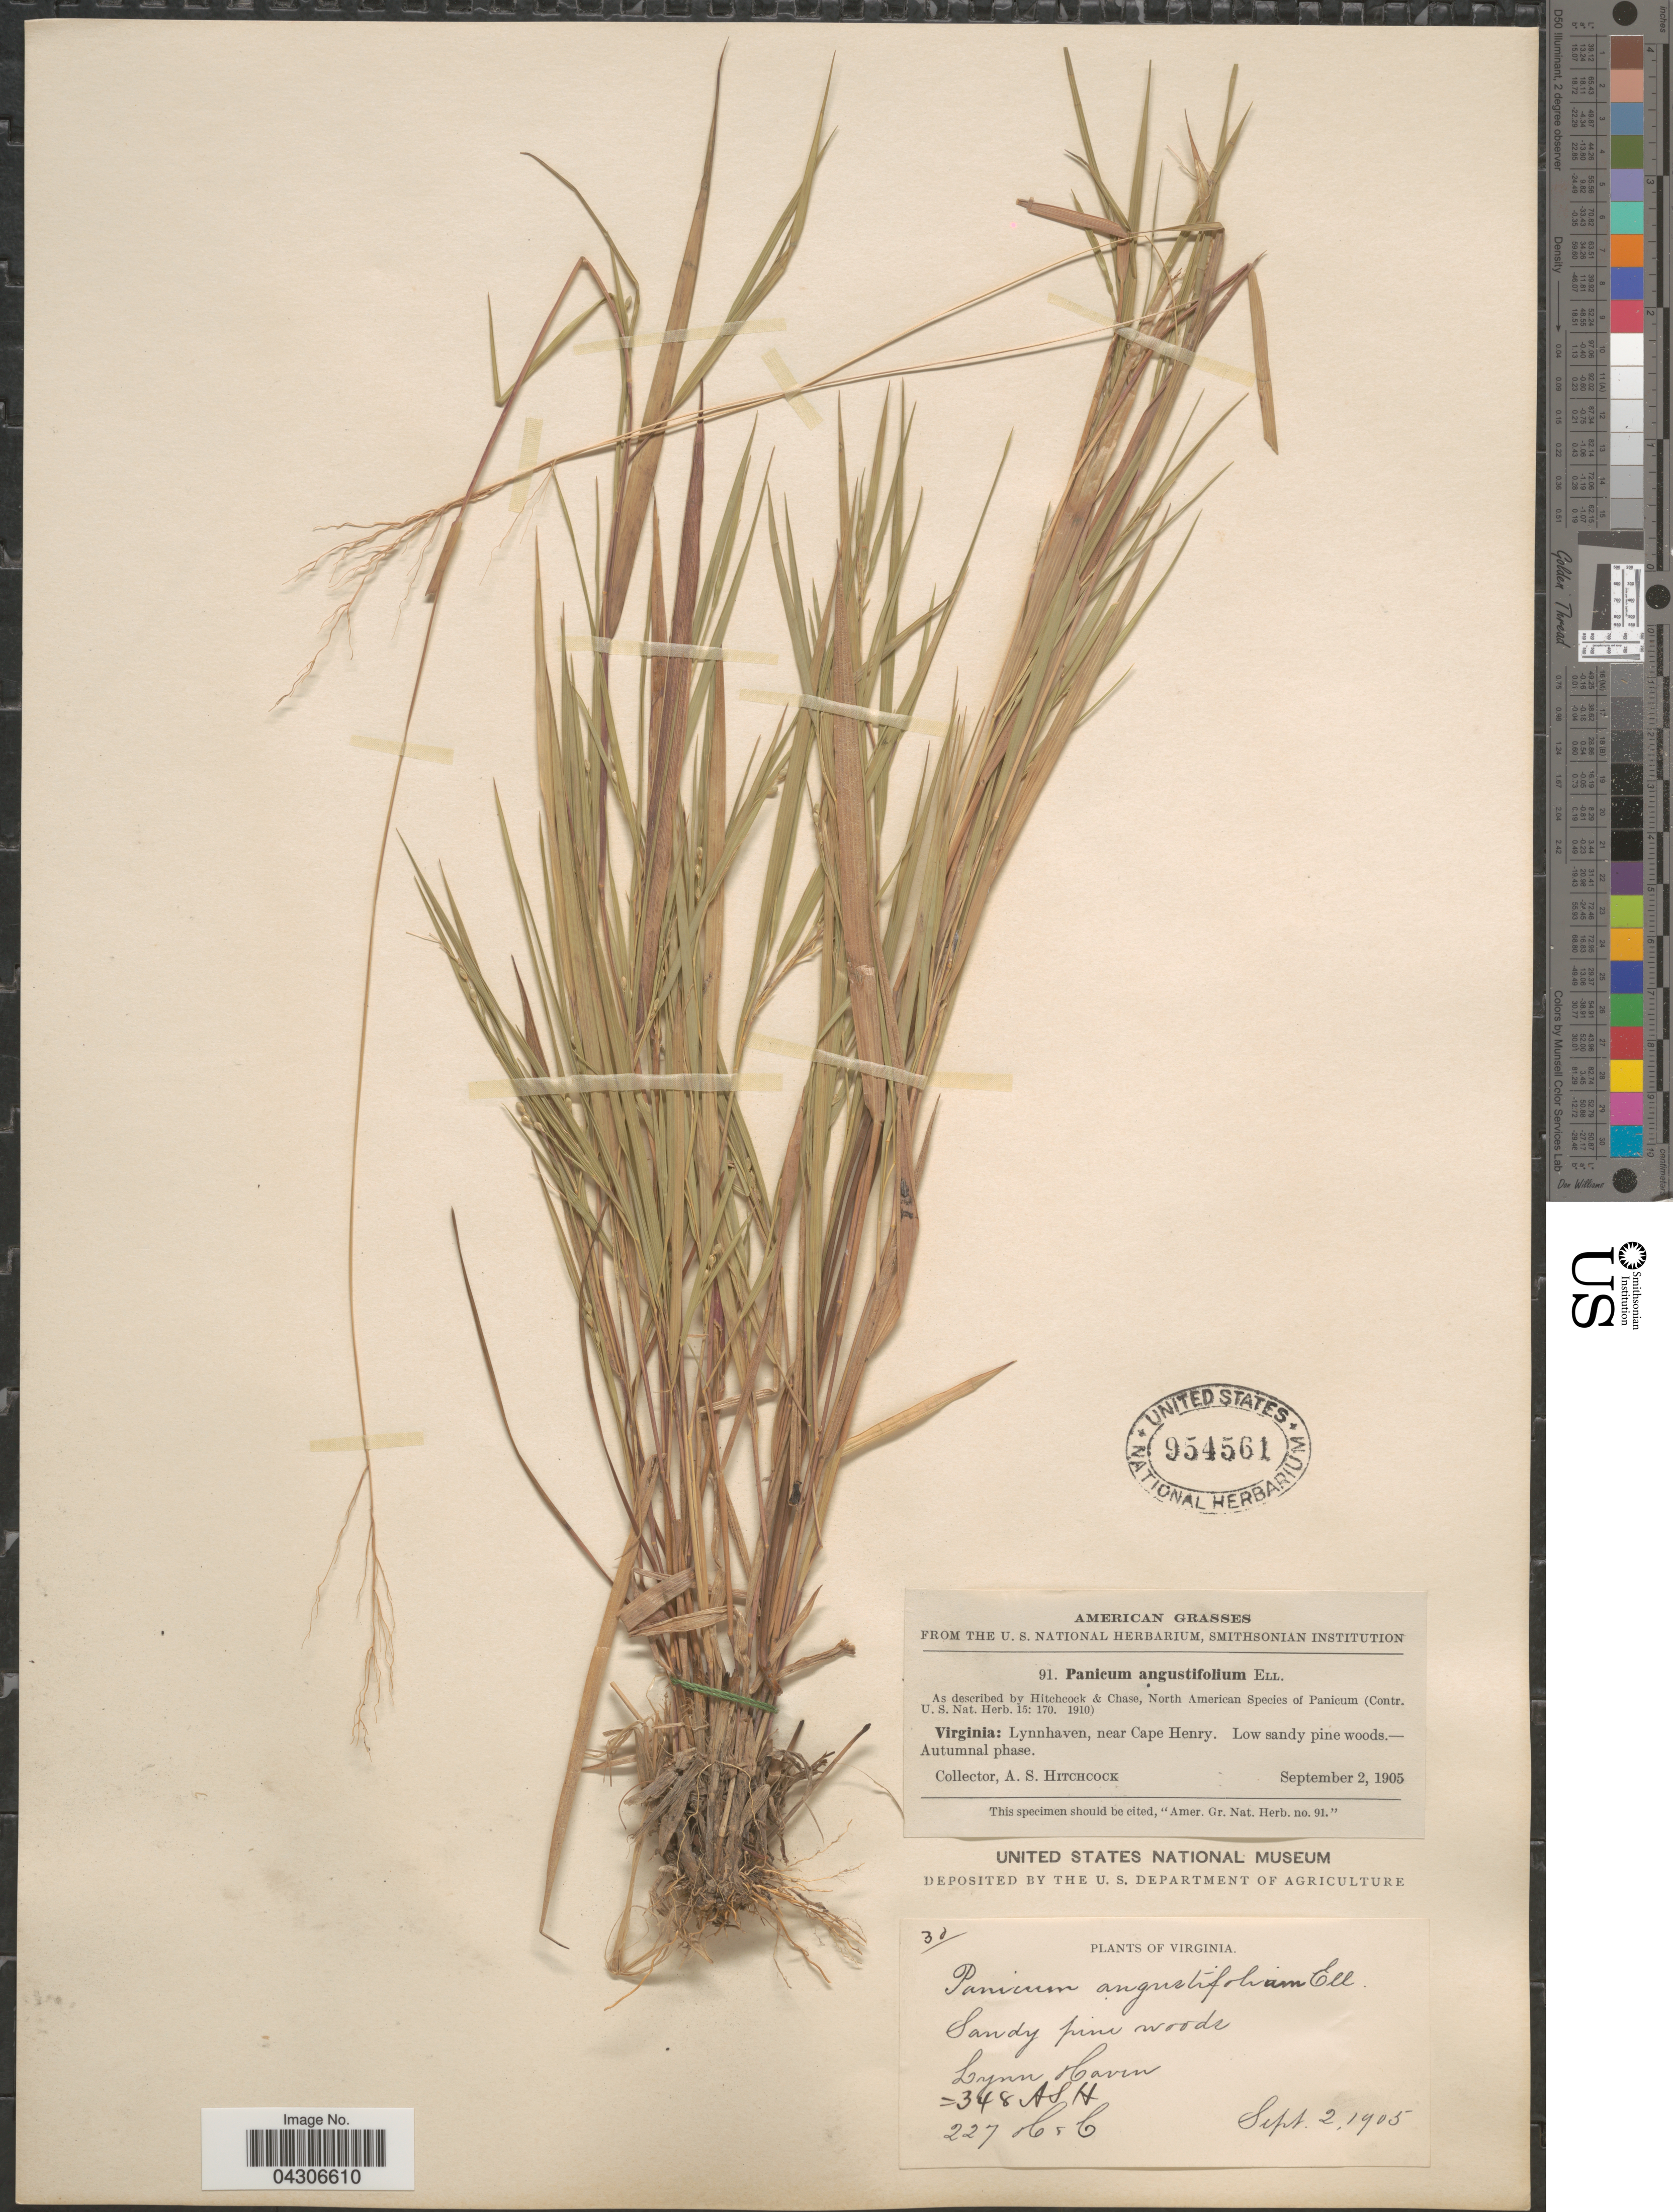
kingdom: Plantae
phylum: Tracheophyta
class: Liliopsida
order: Poales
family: Poaceae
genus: Dichanthelium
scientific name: Dichanthelium aciculare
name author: (Desv. ex Poir.) Gould & C.A. Clark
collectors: A. S. Hitchcock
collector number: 91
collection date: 1905-09-02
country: United States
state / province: Virginia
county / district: City of Virginia Beach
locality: Lynnhaven, near Cape Henry.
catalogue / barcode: US 954561